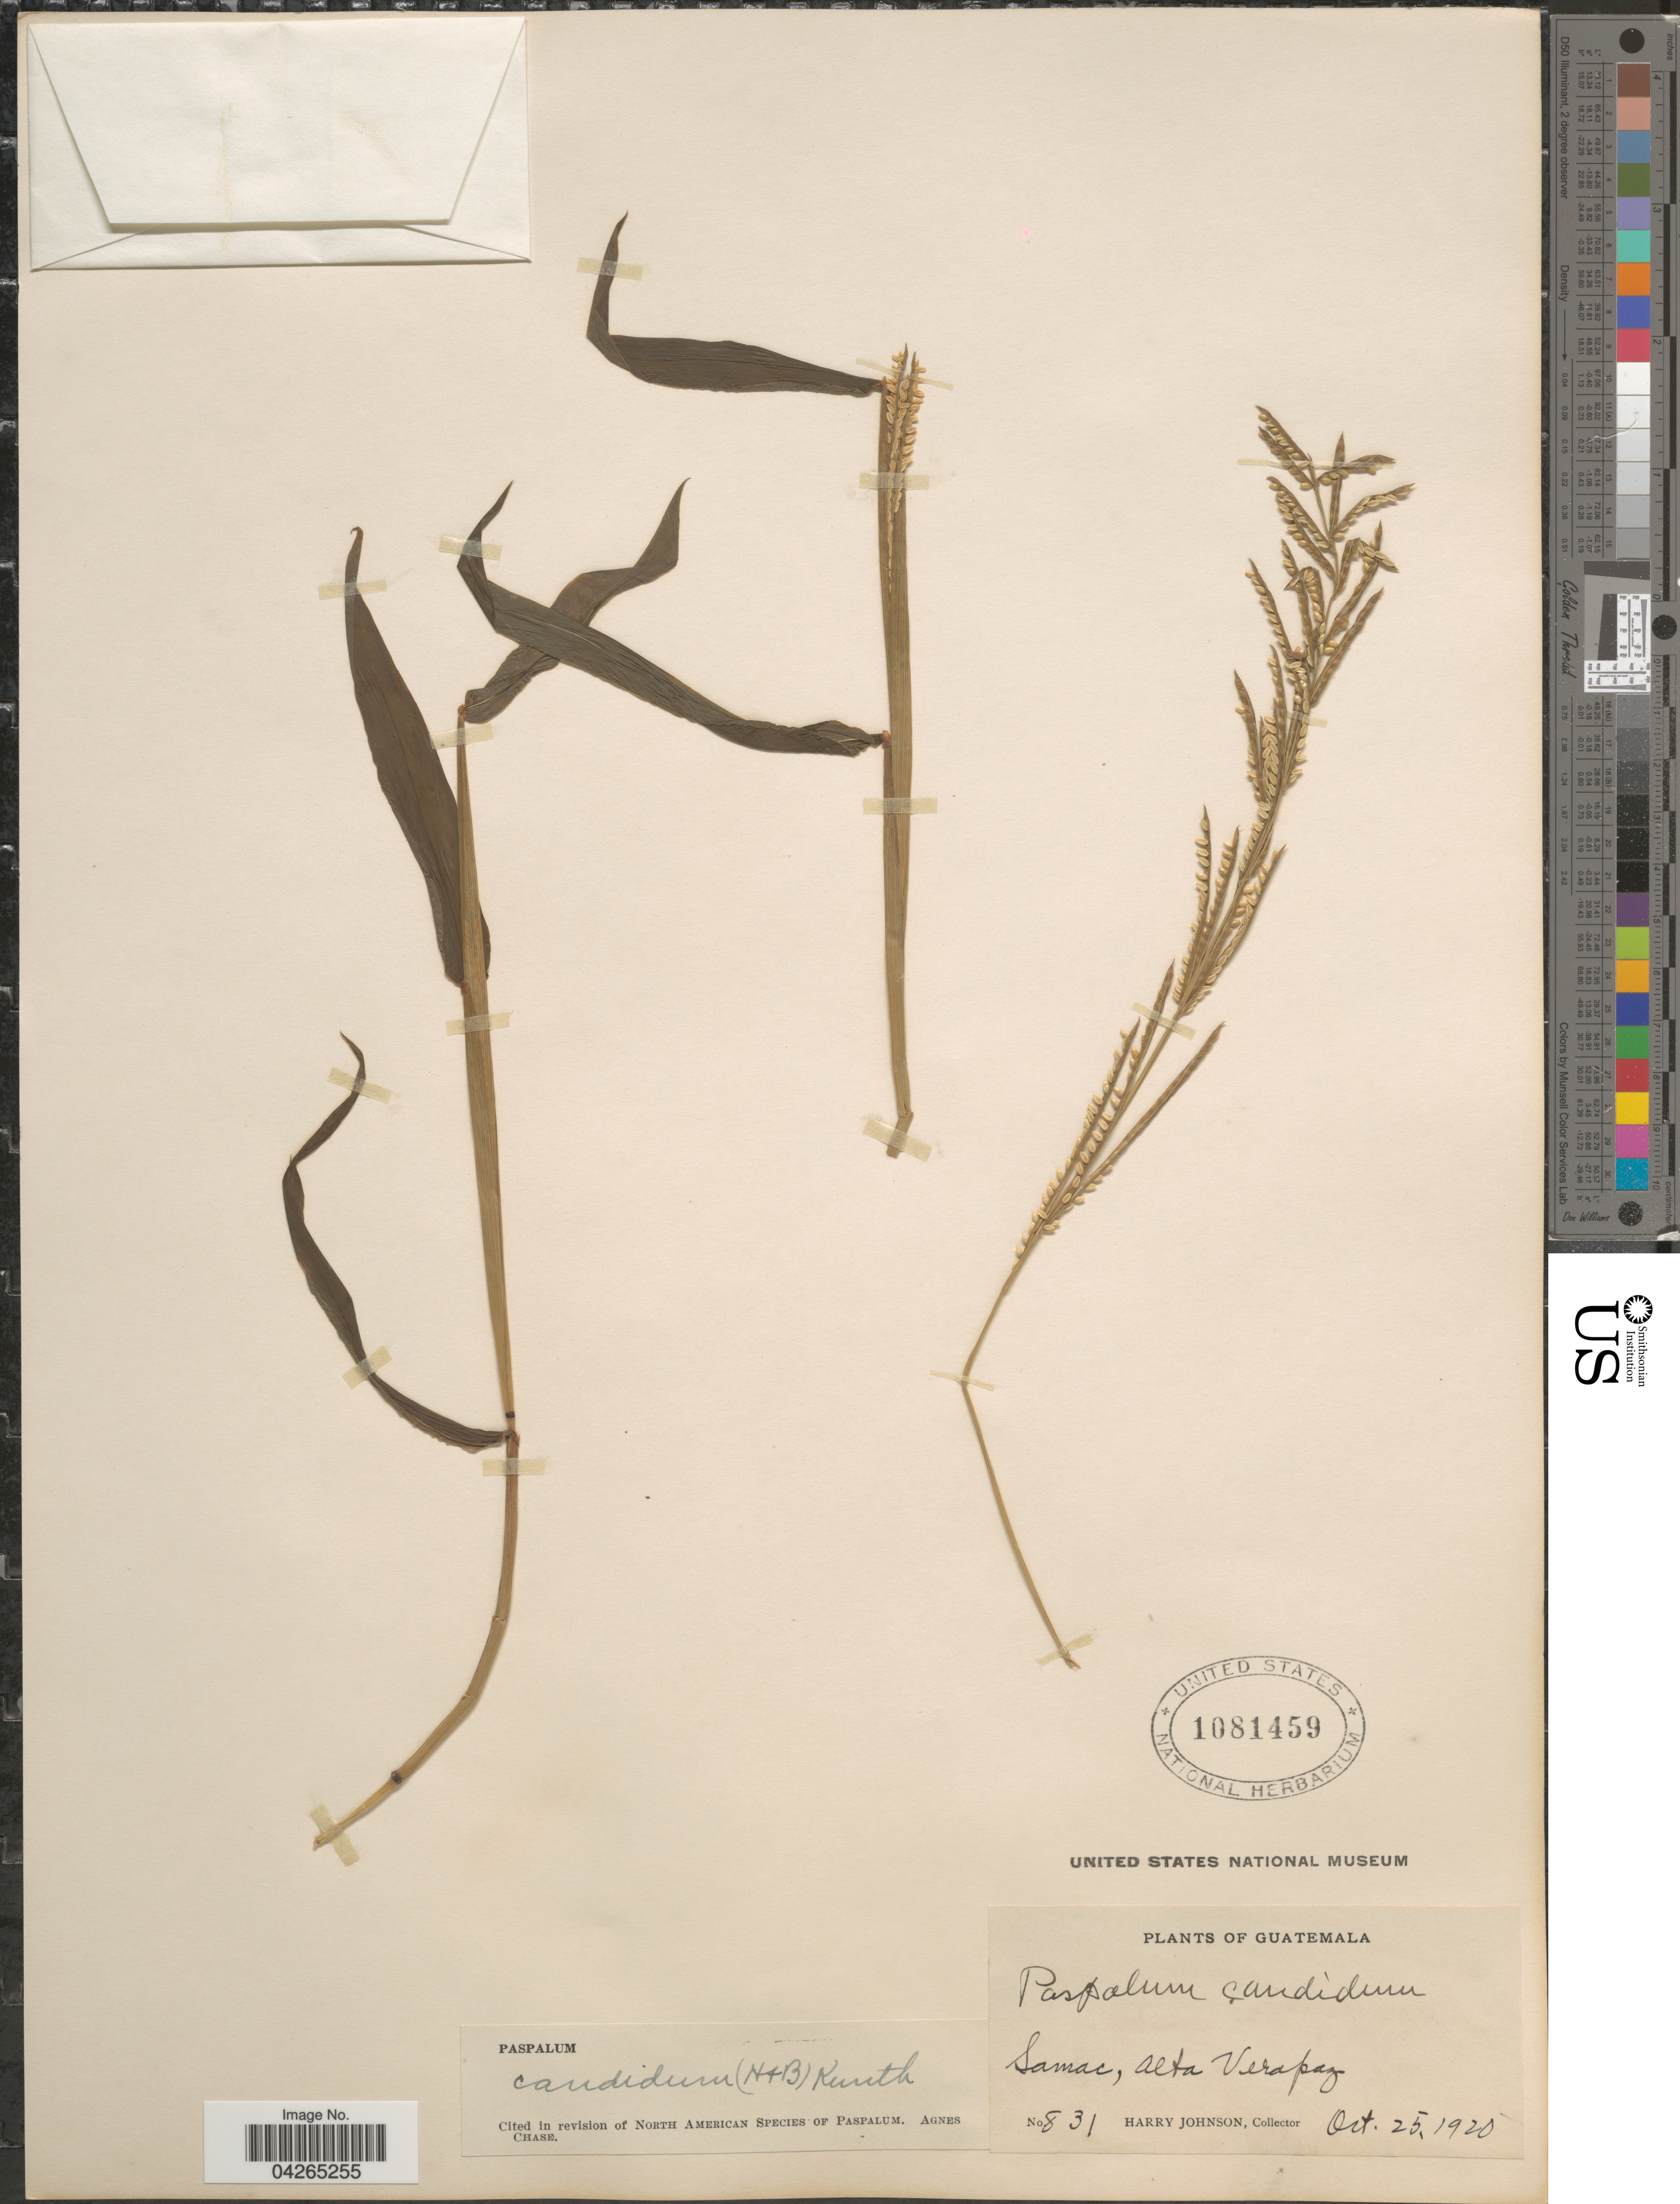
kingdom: Plantae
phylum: Tracheophyta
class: Liliopsida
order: Poales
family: Poaceae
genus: Paspalum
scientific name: Paspalum candidum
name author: (Humb. & Bonpl. ex Fleugge) Kunth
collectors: H. Johnson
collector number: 831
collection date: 1920-10-25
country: Guatemala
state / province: Alta Verapaz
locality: Samac, Alta Verapaz.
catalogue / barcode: US 1081459